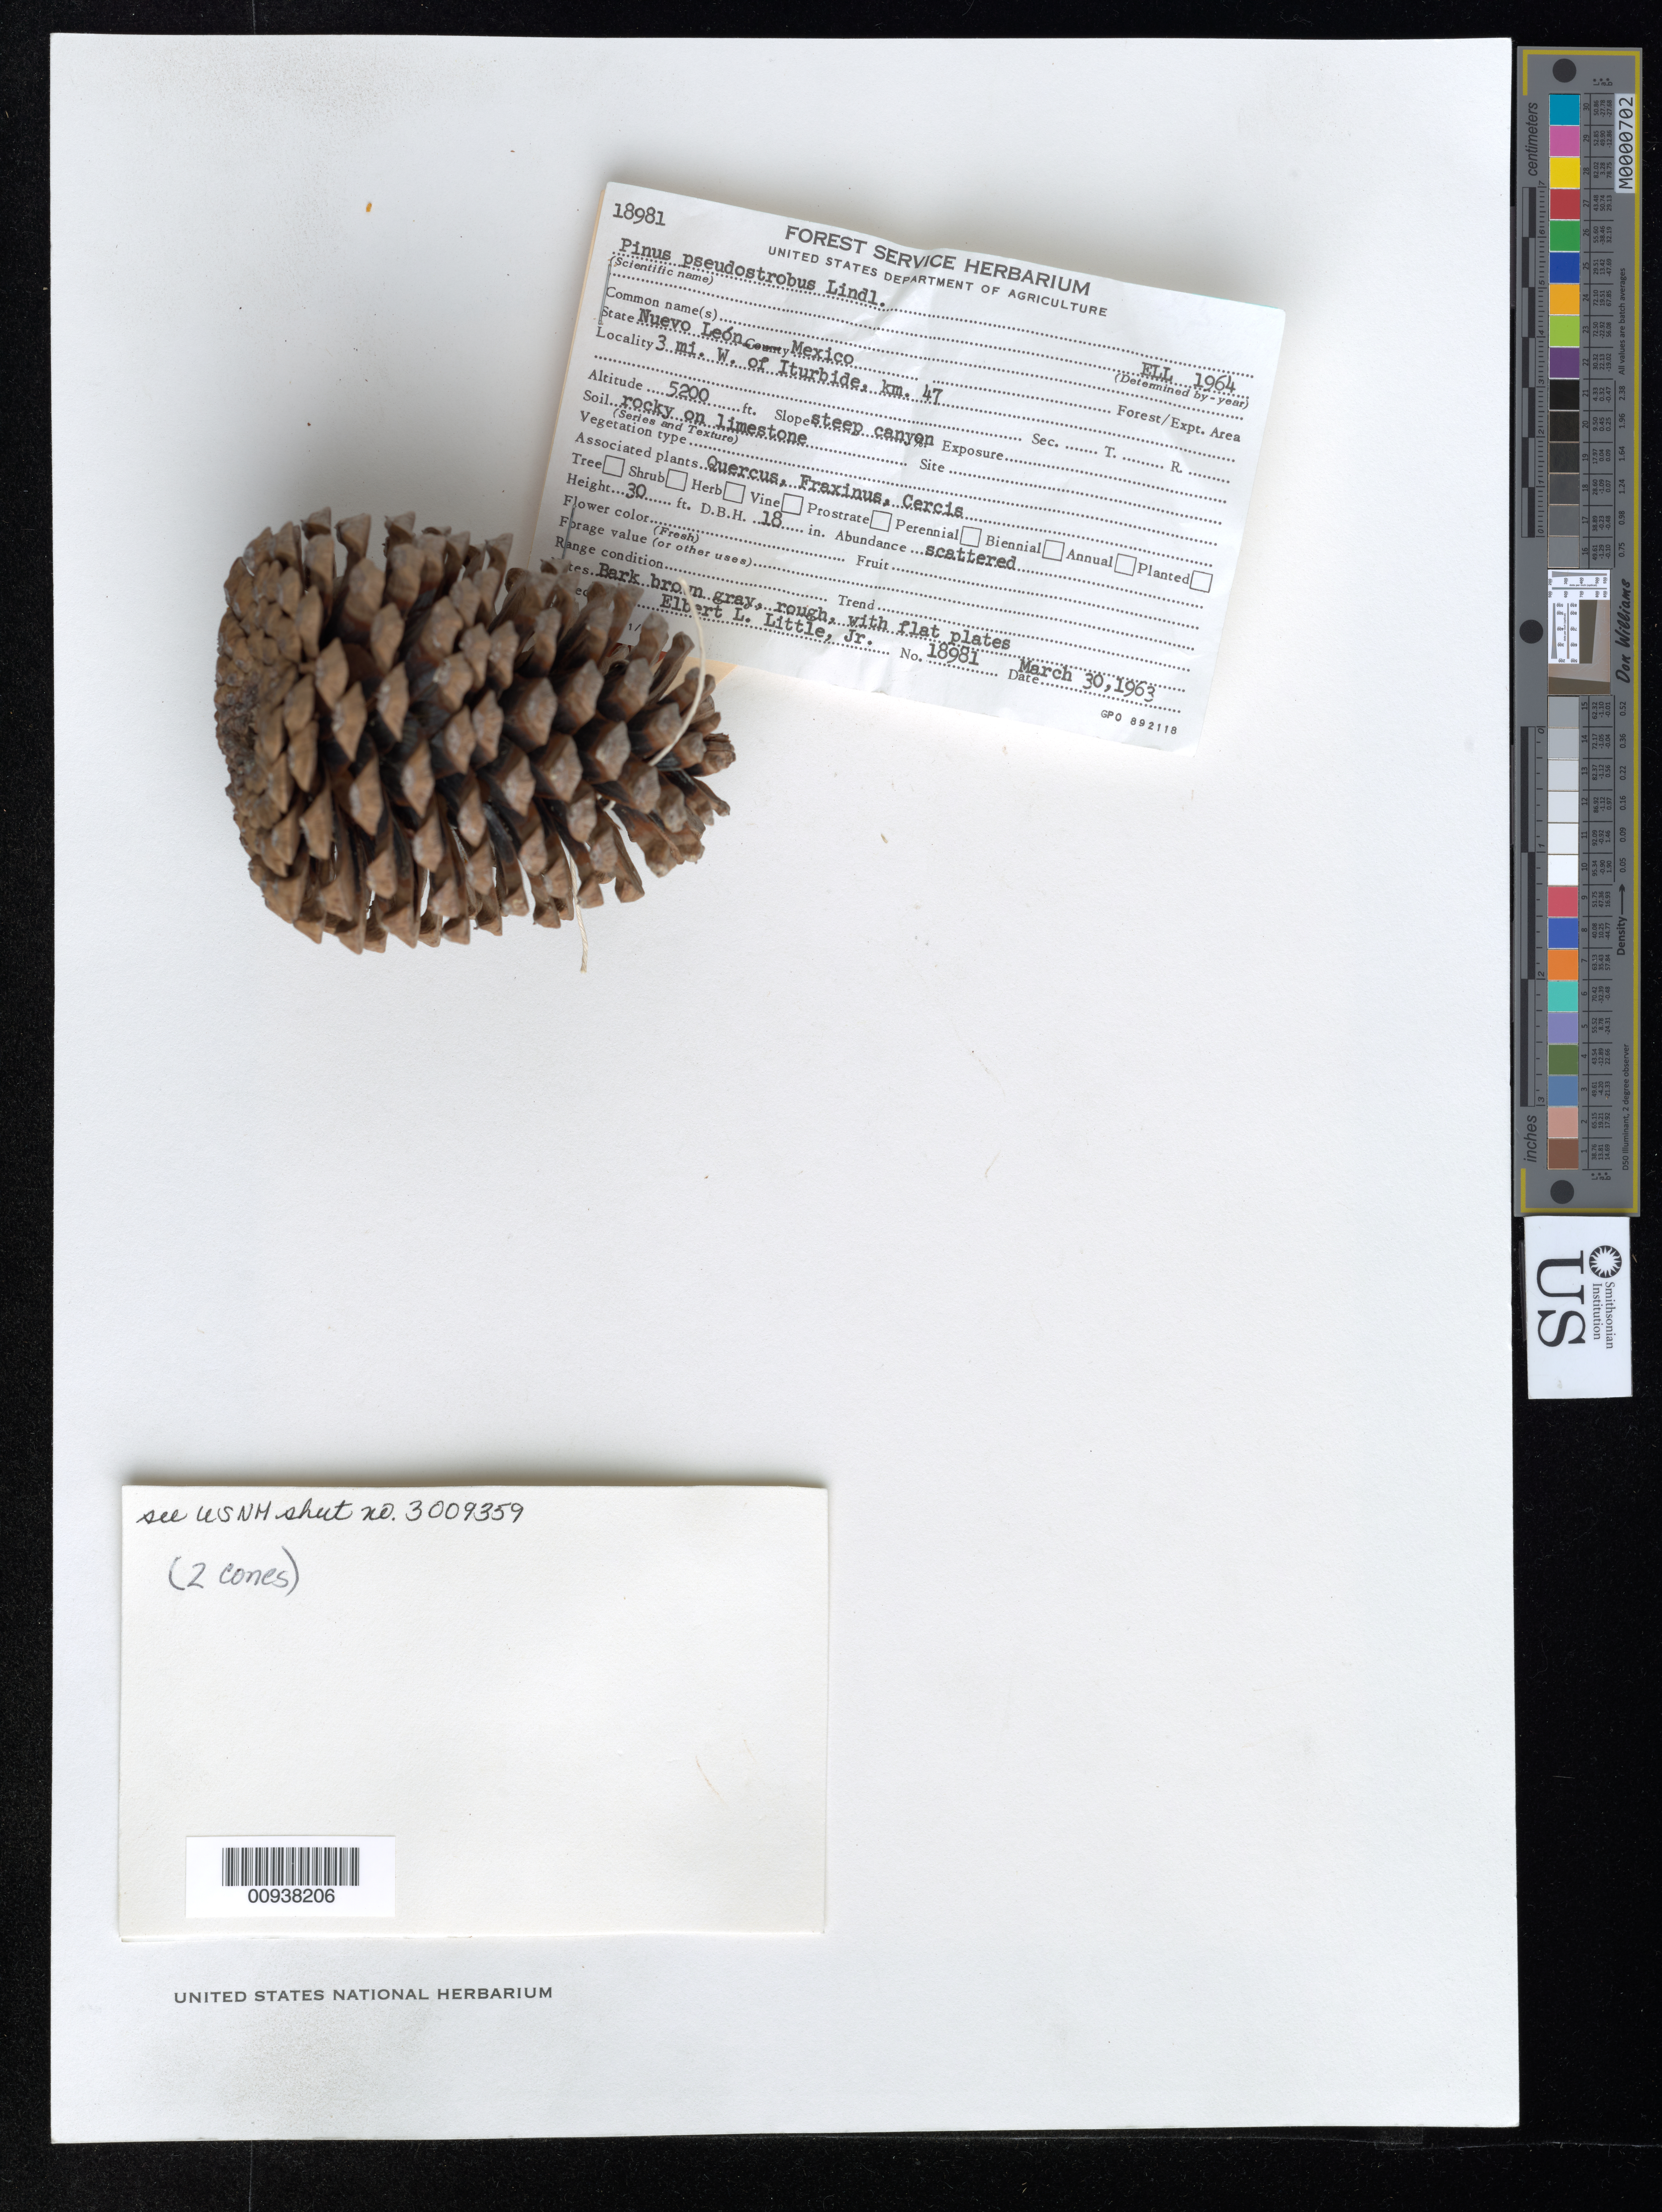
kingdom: Plantae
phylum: Tracheophyta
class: Pinopsida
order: Pinales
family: Pinaceae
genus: Pinus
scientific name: Pinus pseudostrobus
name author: Lindl.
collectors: E. L. Little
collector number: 18981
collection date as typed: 30 Mar 1963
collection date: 1963-03-30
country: Mexico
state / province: Nuevo León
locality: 3 mi. W of Iturbide, km. 47.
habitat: Rocky soil on limestone. Associated plants Quercus, Fraxinus, Cercis. Slope Steep Canyon.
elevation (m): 1585